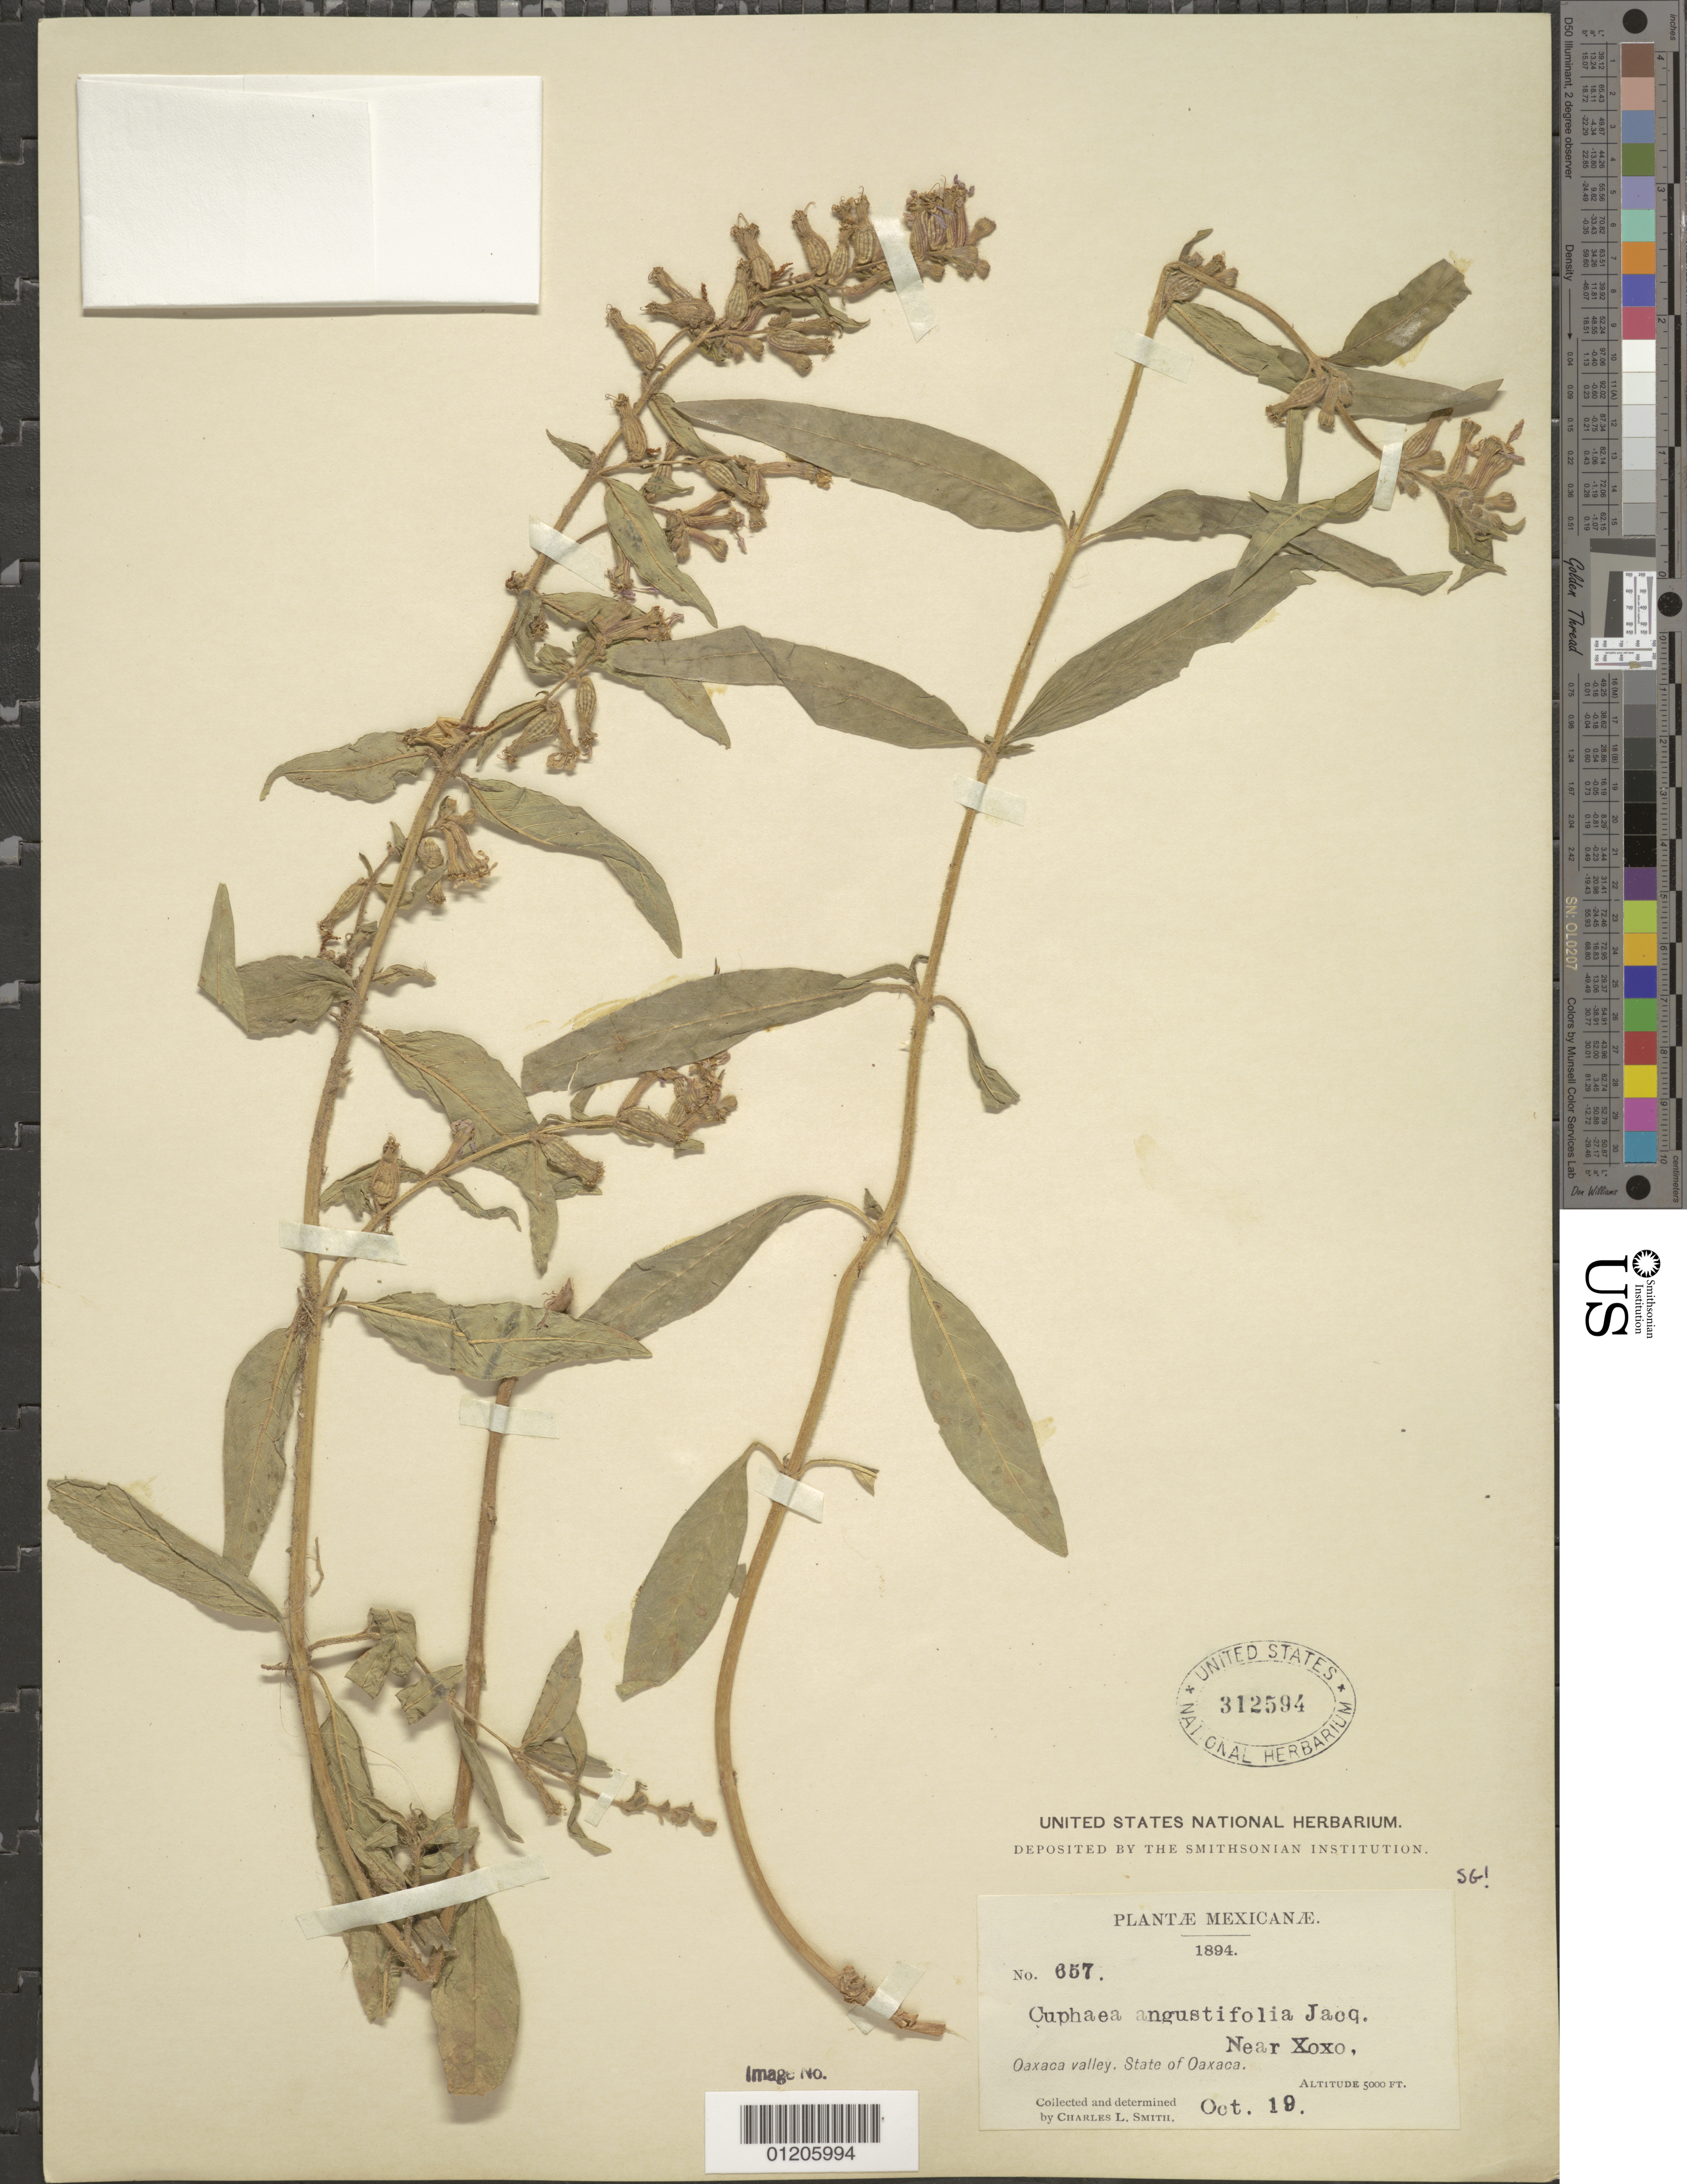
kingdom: Plantae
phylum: Tracheophyta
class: Magnoliopsida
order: Myrtales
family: Lythraceae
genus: Cuphea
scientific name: Cuphea angustifolia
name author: Jacq. ex Koehne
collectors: C. L. Smith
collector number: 657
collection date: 1894-10-19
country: Mexico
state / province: Oaxaca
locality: Oaxaca Valley, near Xoxo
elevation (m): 1524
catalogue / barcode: US 312594